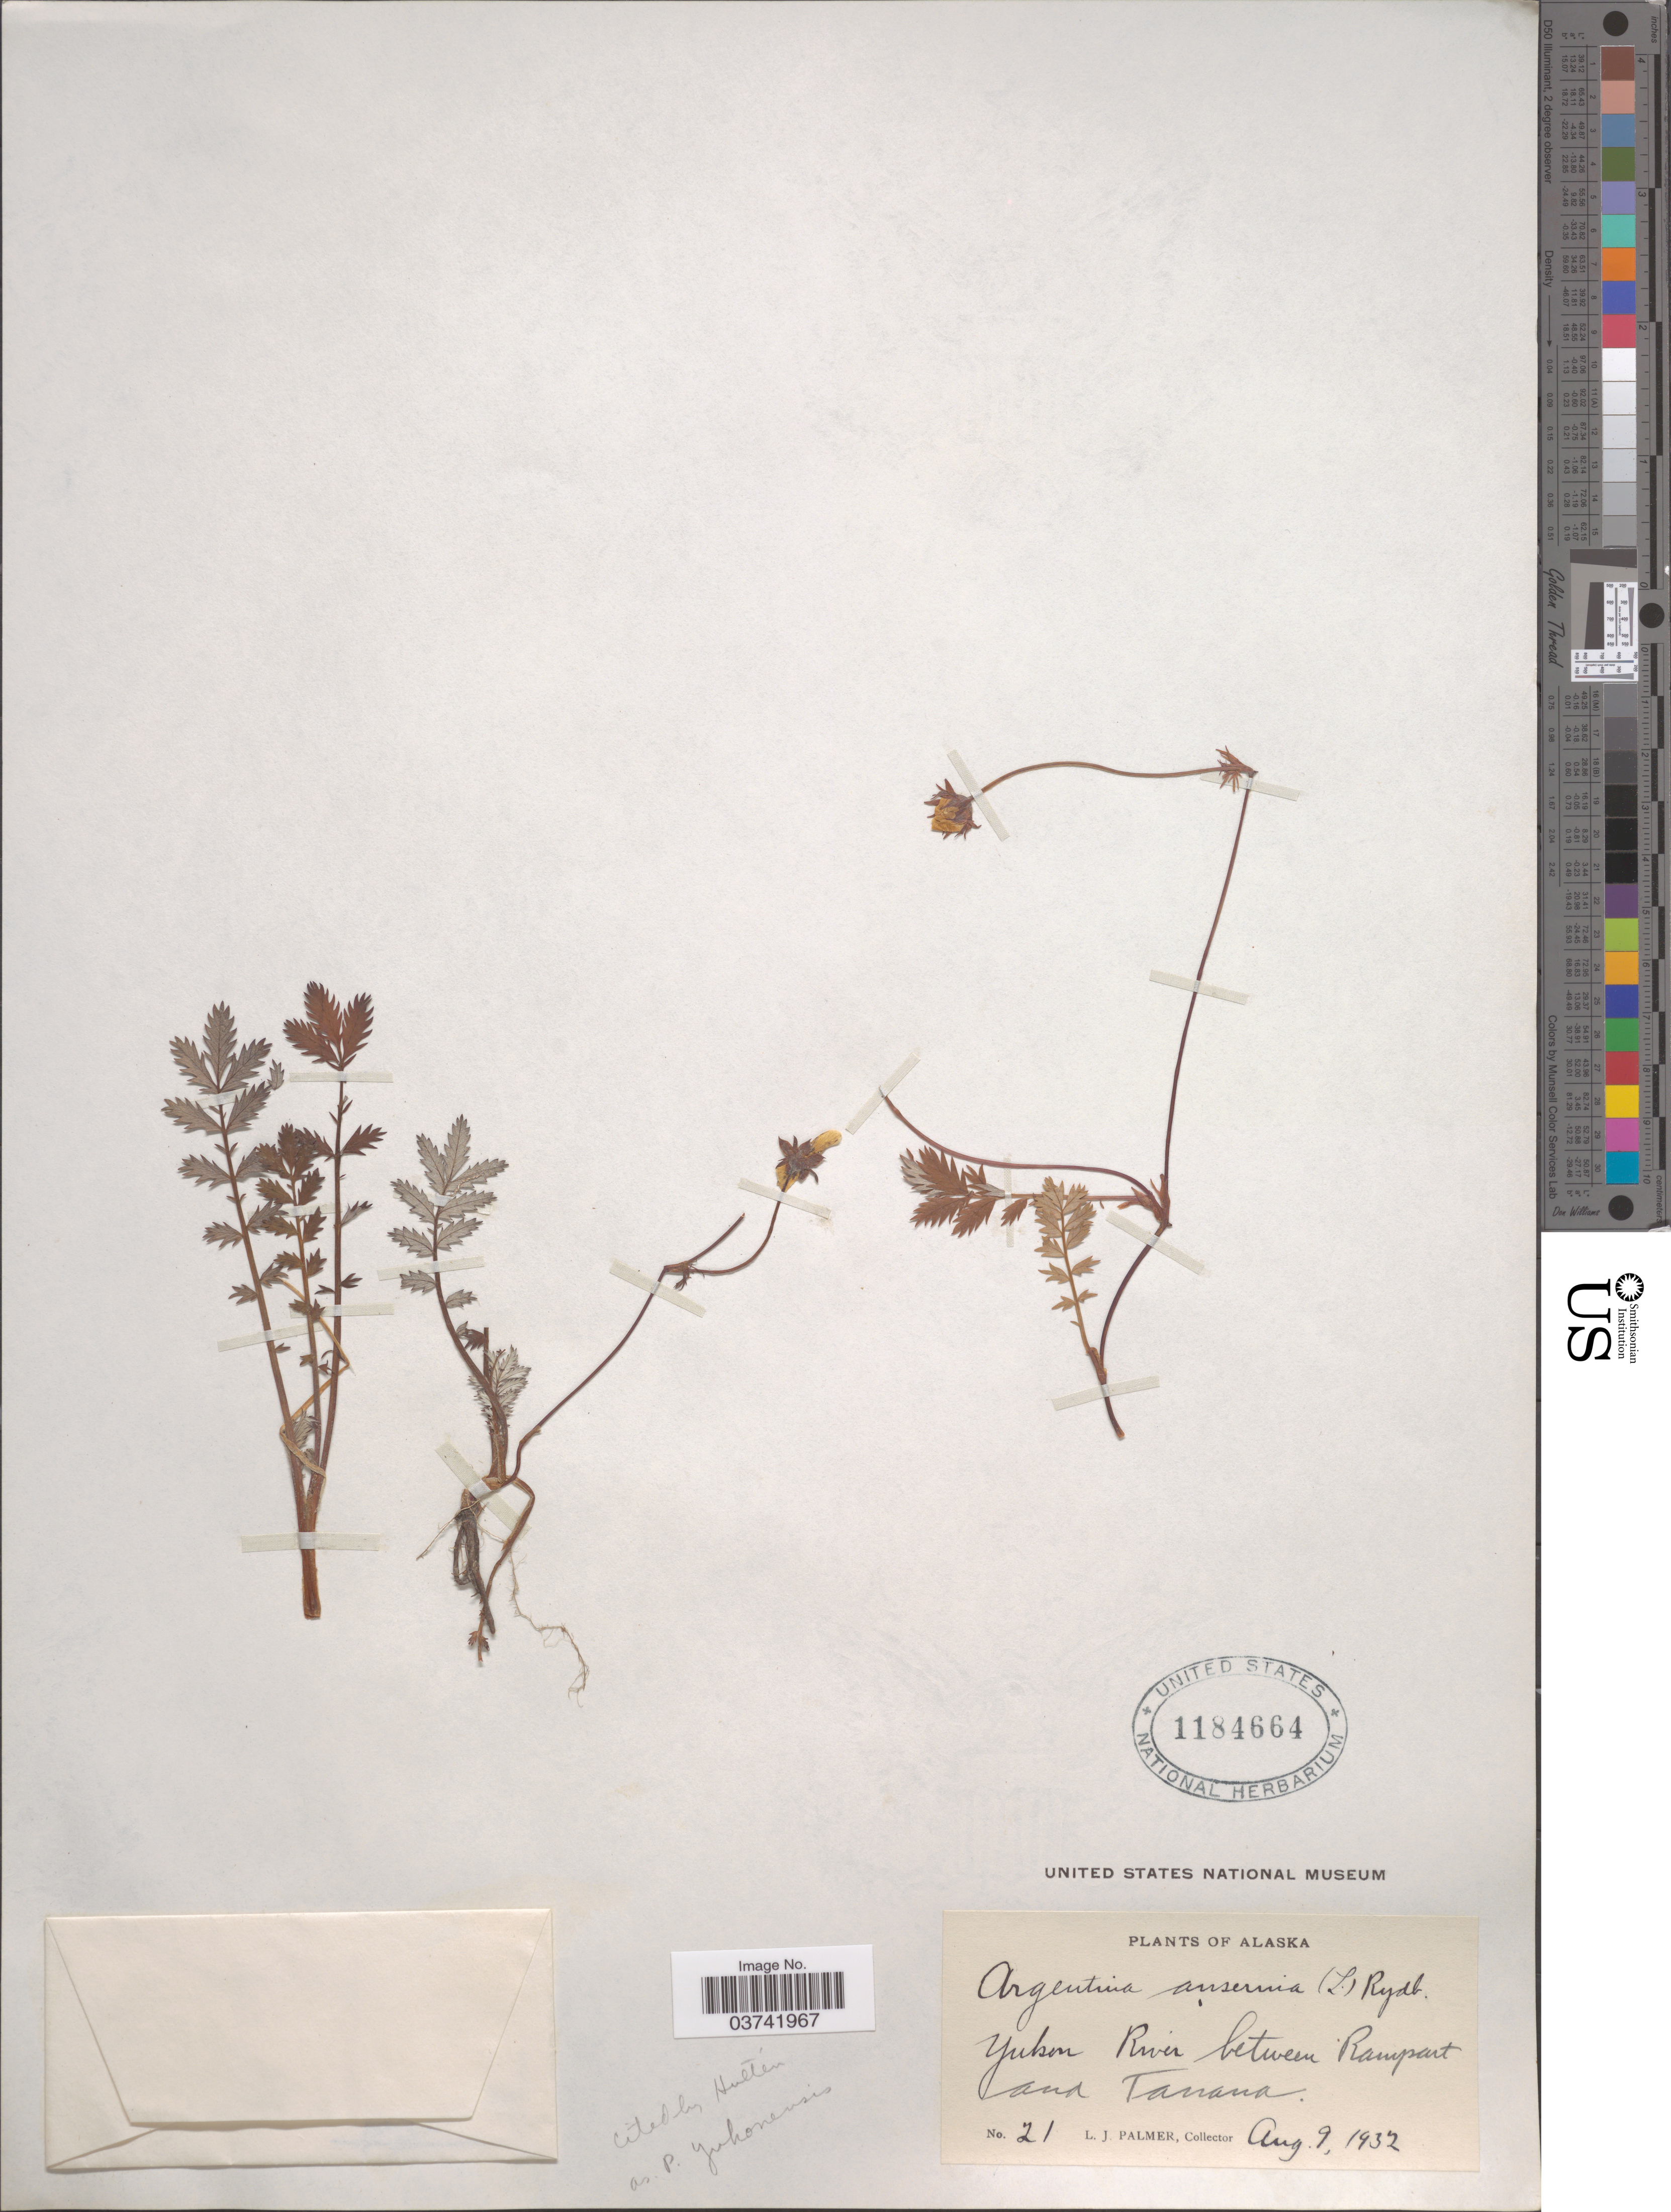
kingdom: Plantae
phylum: Tracheophyta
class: Magnoliopsida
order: Rosales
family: Rosaceae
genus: Potentilla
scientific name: Potentilla yukonensis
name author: Hultén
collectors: L. J. Palmer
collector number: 21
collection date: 1932-08-09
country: United States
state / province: Alaska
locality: Yukon River between Rampart and Tanana.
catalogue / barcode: US 1184664